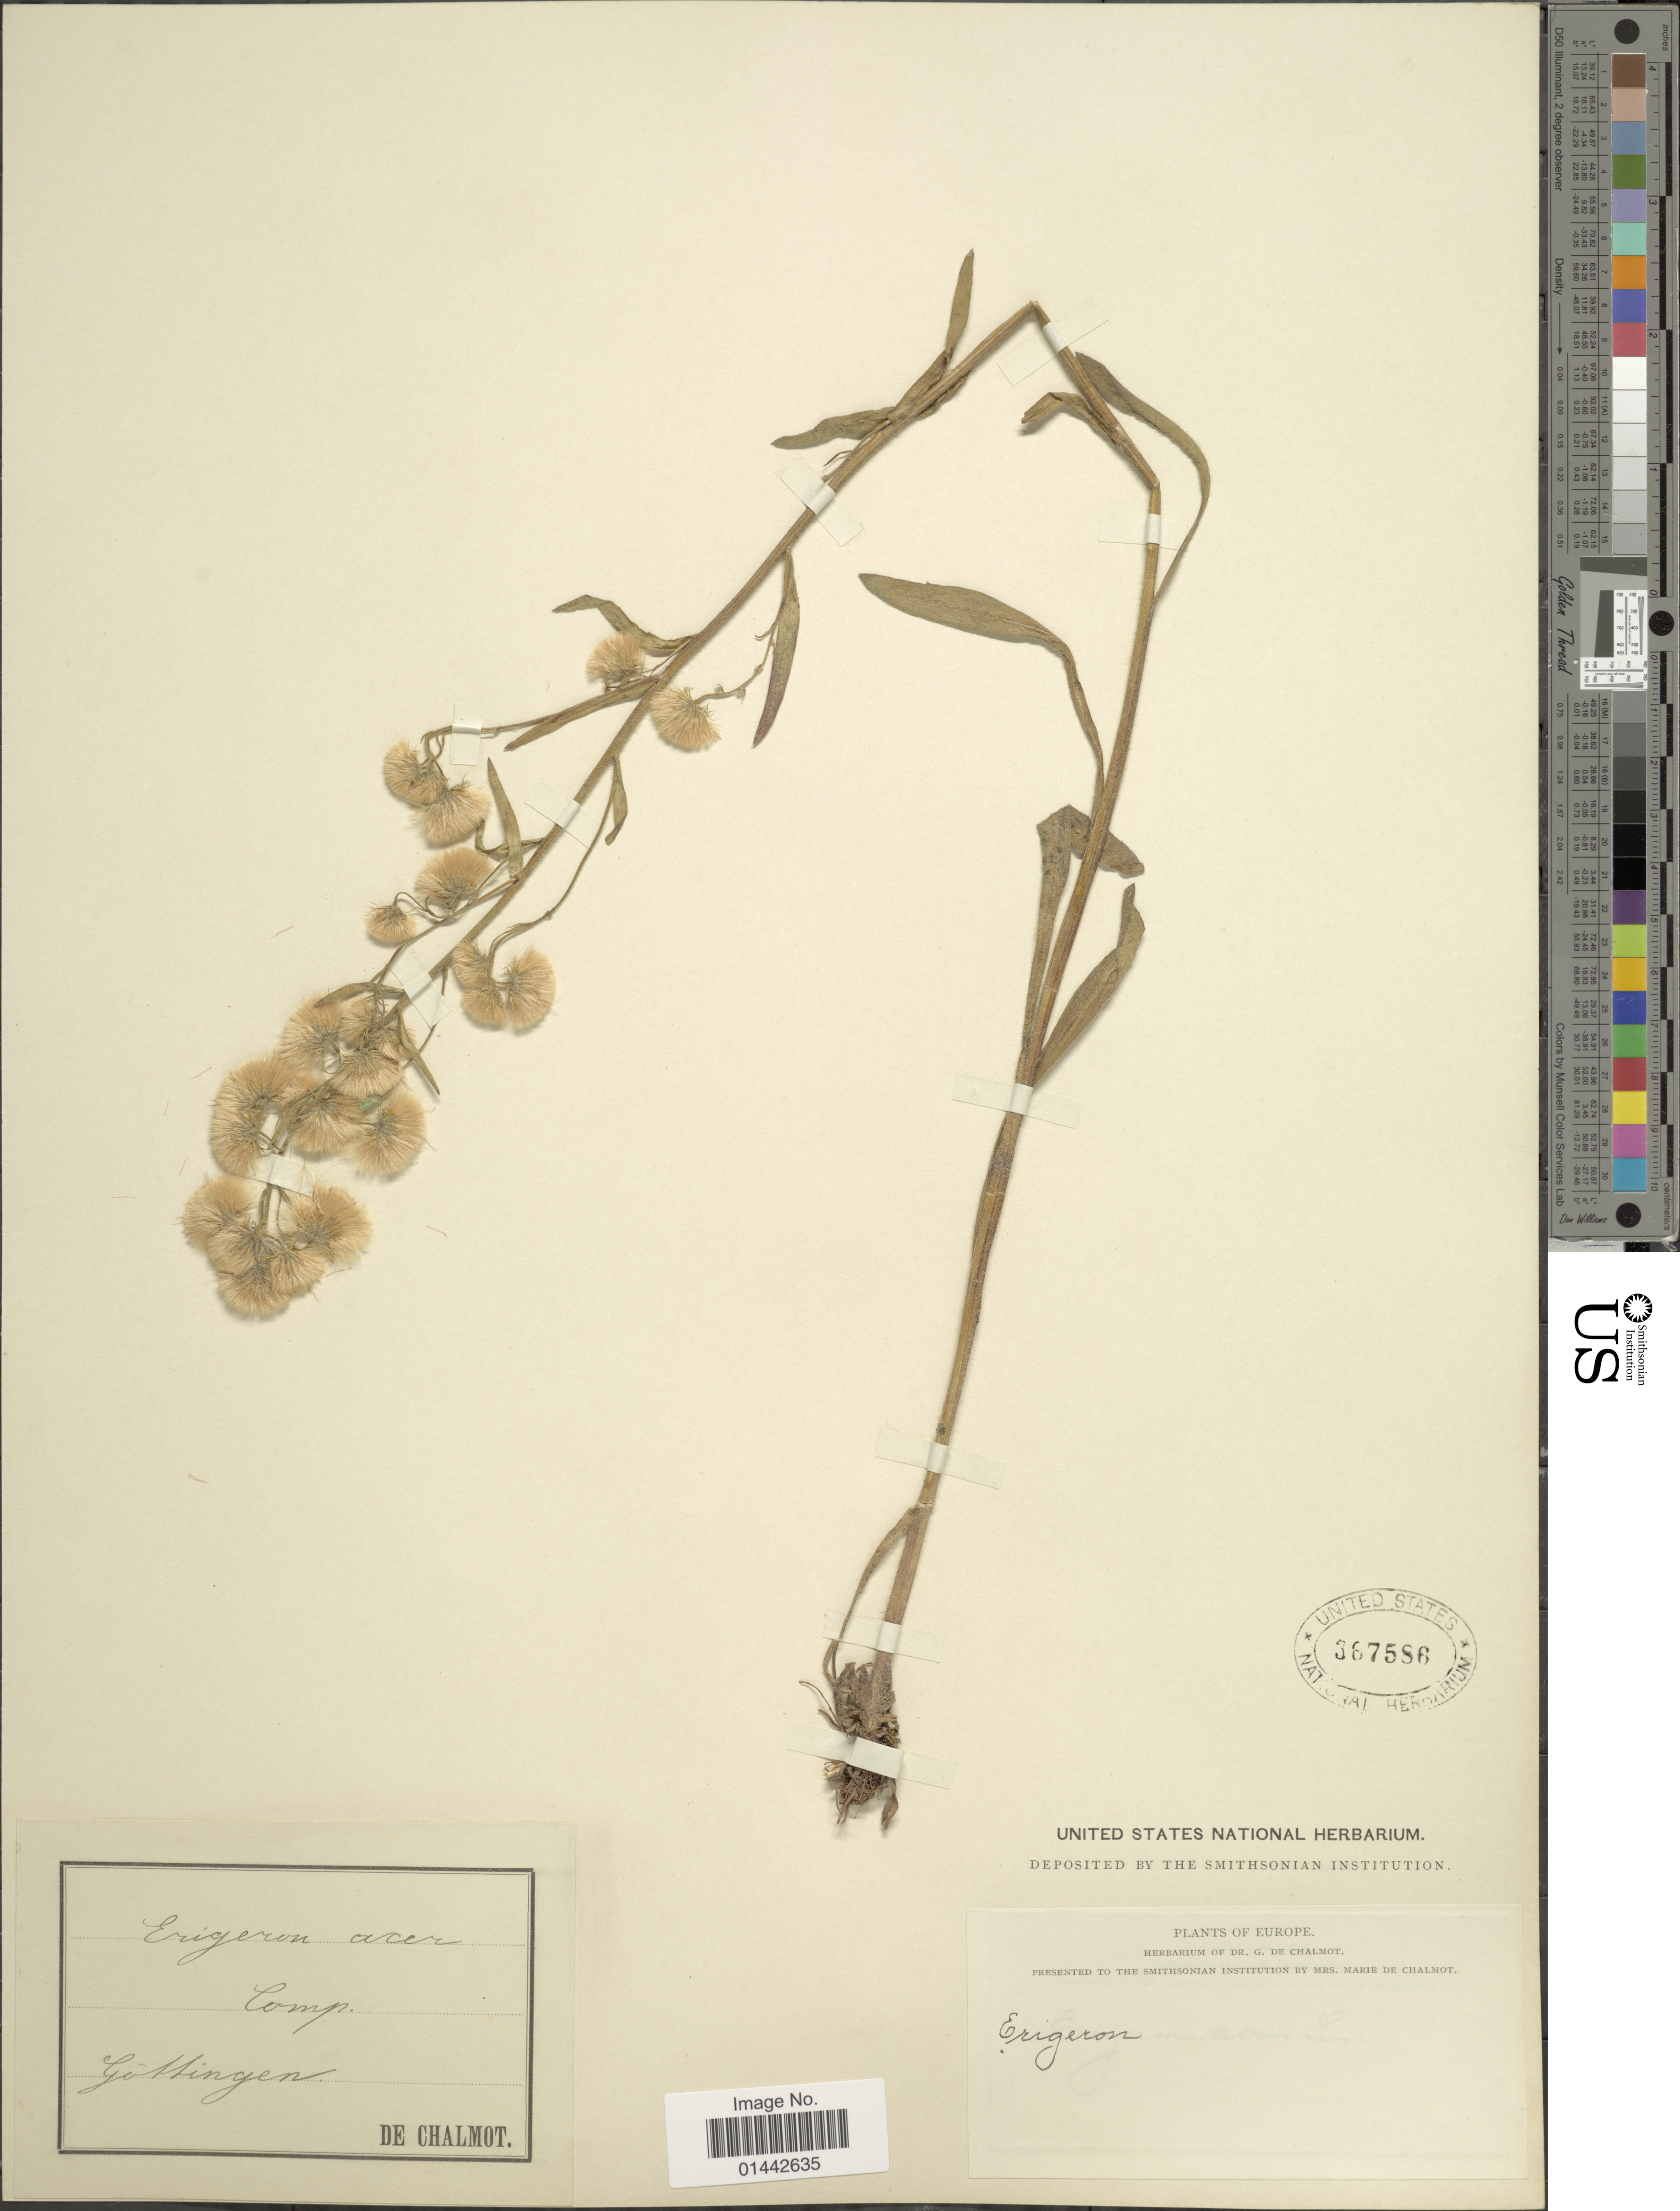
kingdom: Plantae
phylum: Tracheophyta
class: Magnoliopsida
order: Asterales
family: Asteraceae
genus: Erigeron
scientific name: Erigeron acris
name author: L.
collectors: G. de Chalmot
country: Germany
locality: Gottingen.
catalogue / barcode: US 367586